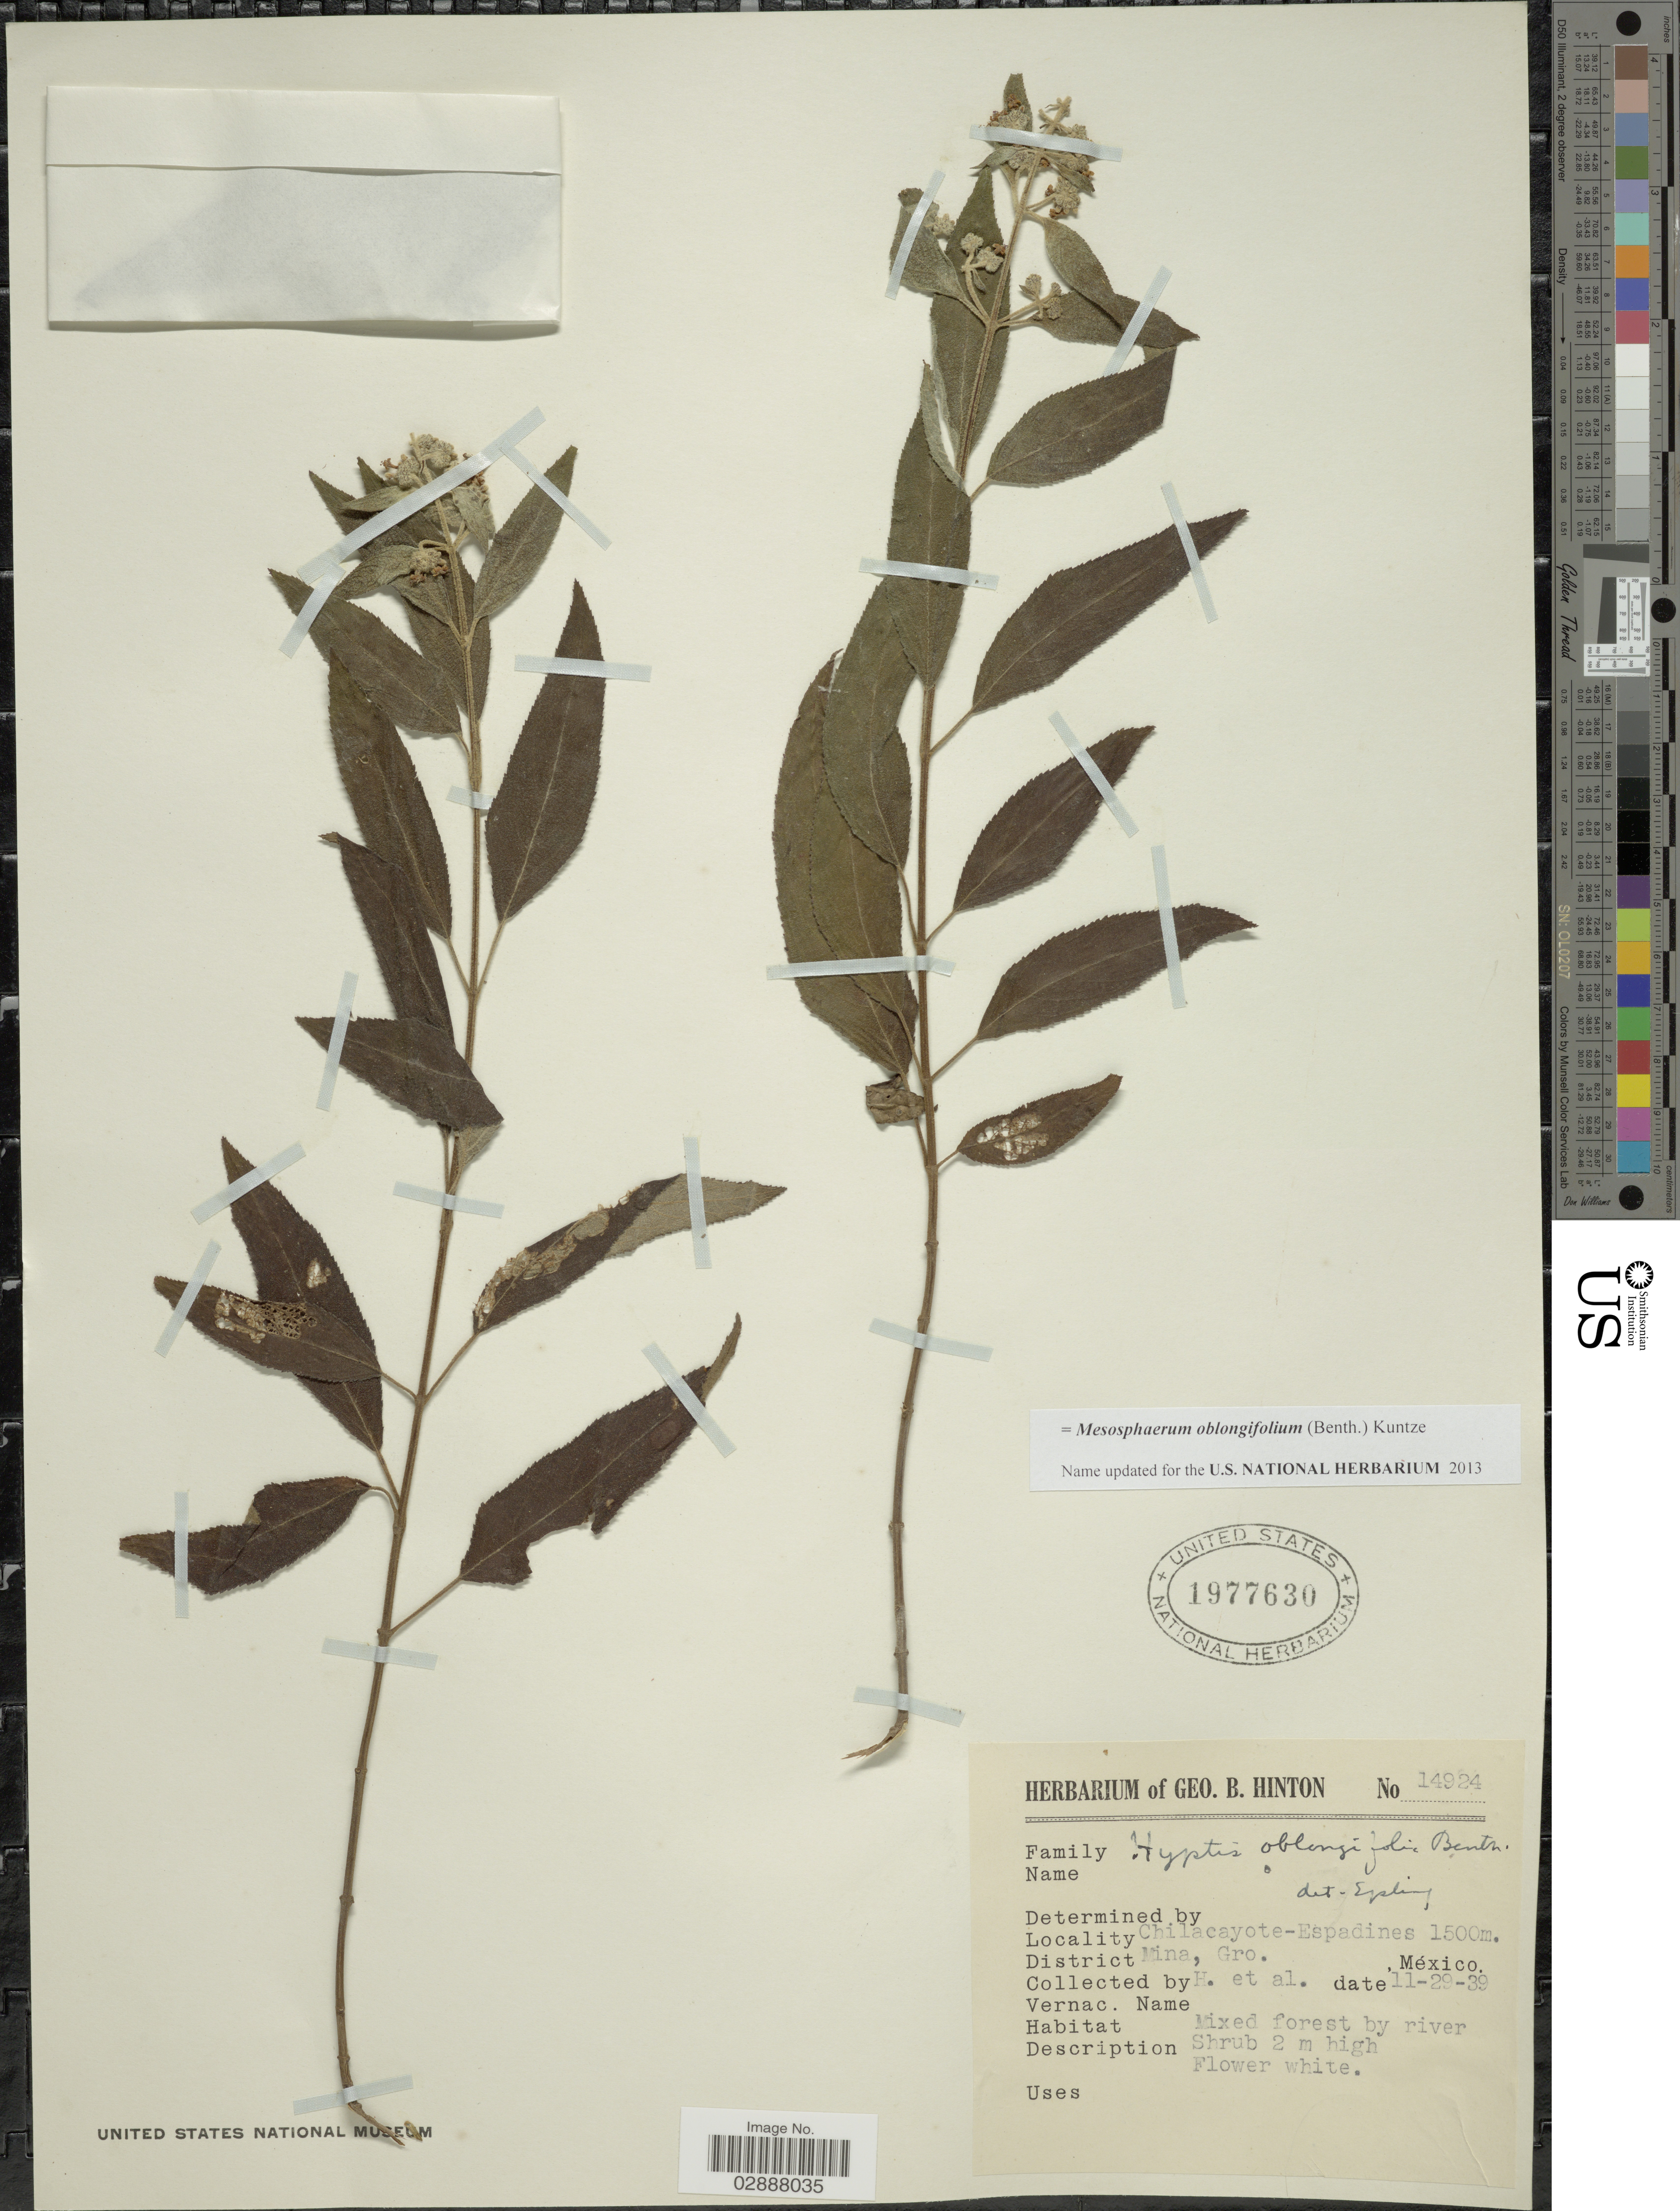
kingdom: Plantae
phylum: Tracheophyta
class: Magnoliopsida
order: Lamiales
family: Lamiaceae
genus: Mesosphaerum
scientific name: Mesosphaerum oblongifolium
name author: (Benth.) Kuntze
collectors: G. B. Hinton & et al.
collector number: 14924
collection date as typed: Transcribed d/m/y: 29/11/39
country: Mexico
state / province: Guerrero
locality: Chilacayote-Espadines, District Mina, Gro.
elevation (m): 1500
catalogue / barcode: US 1977630